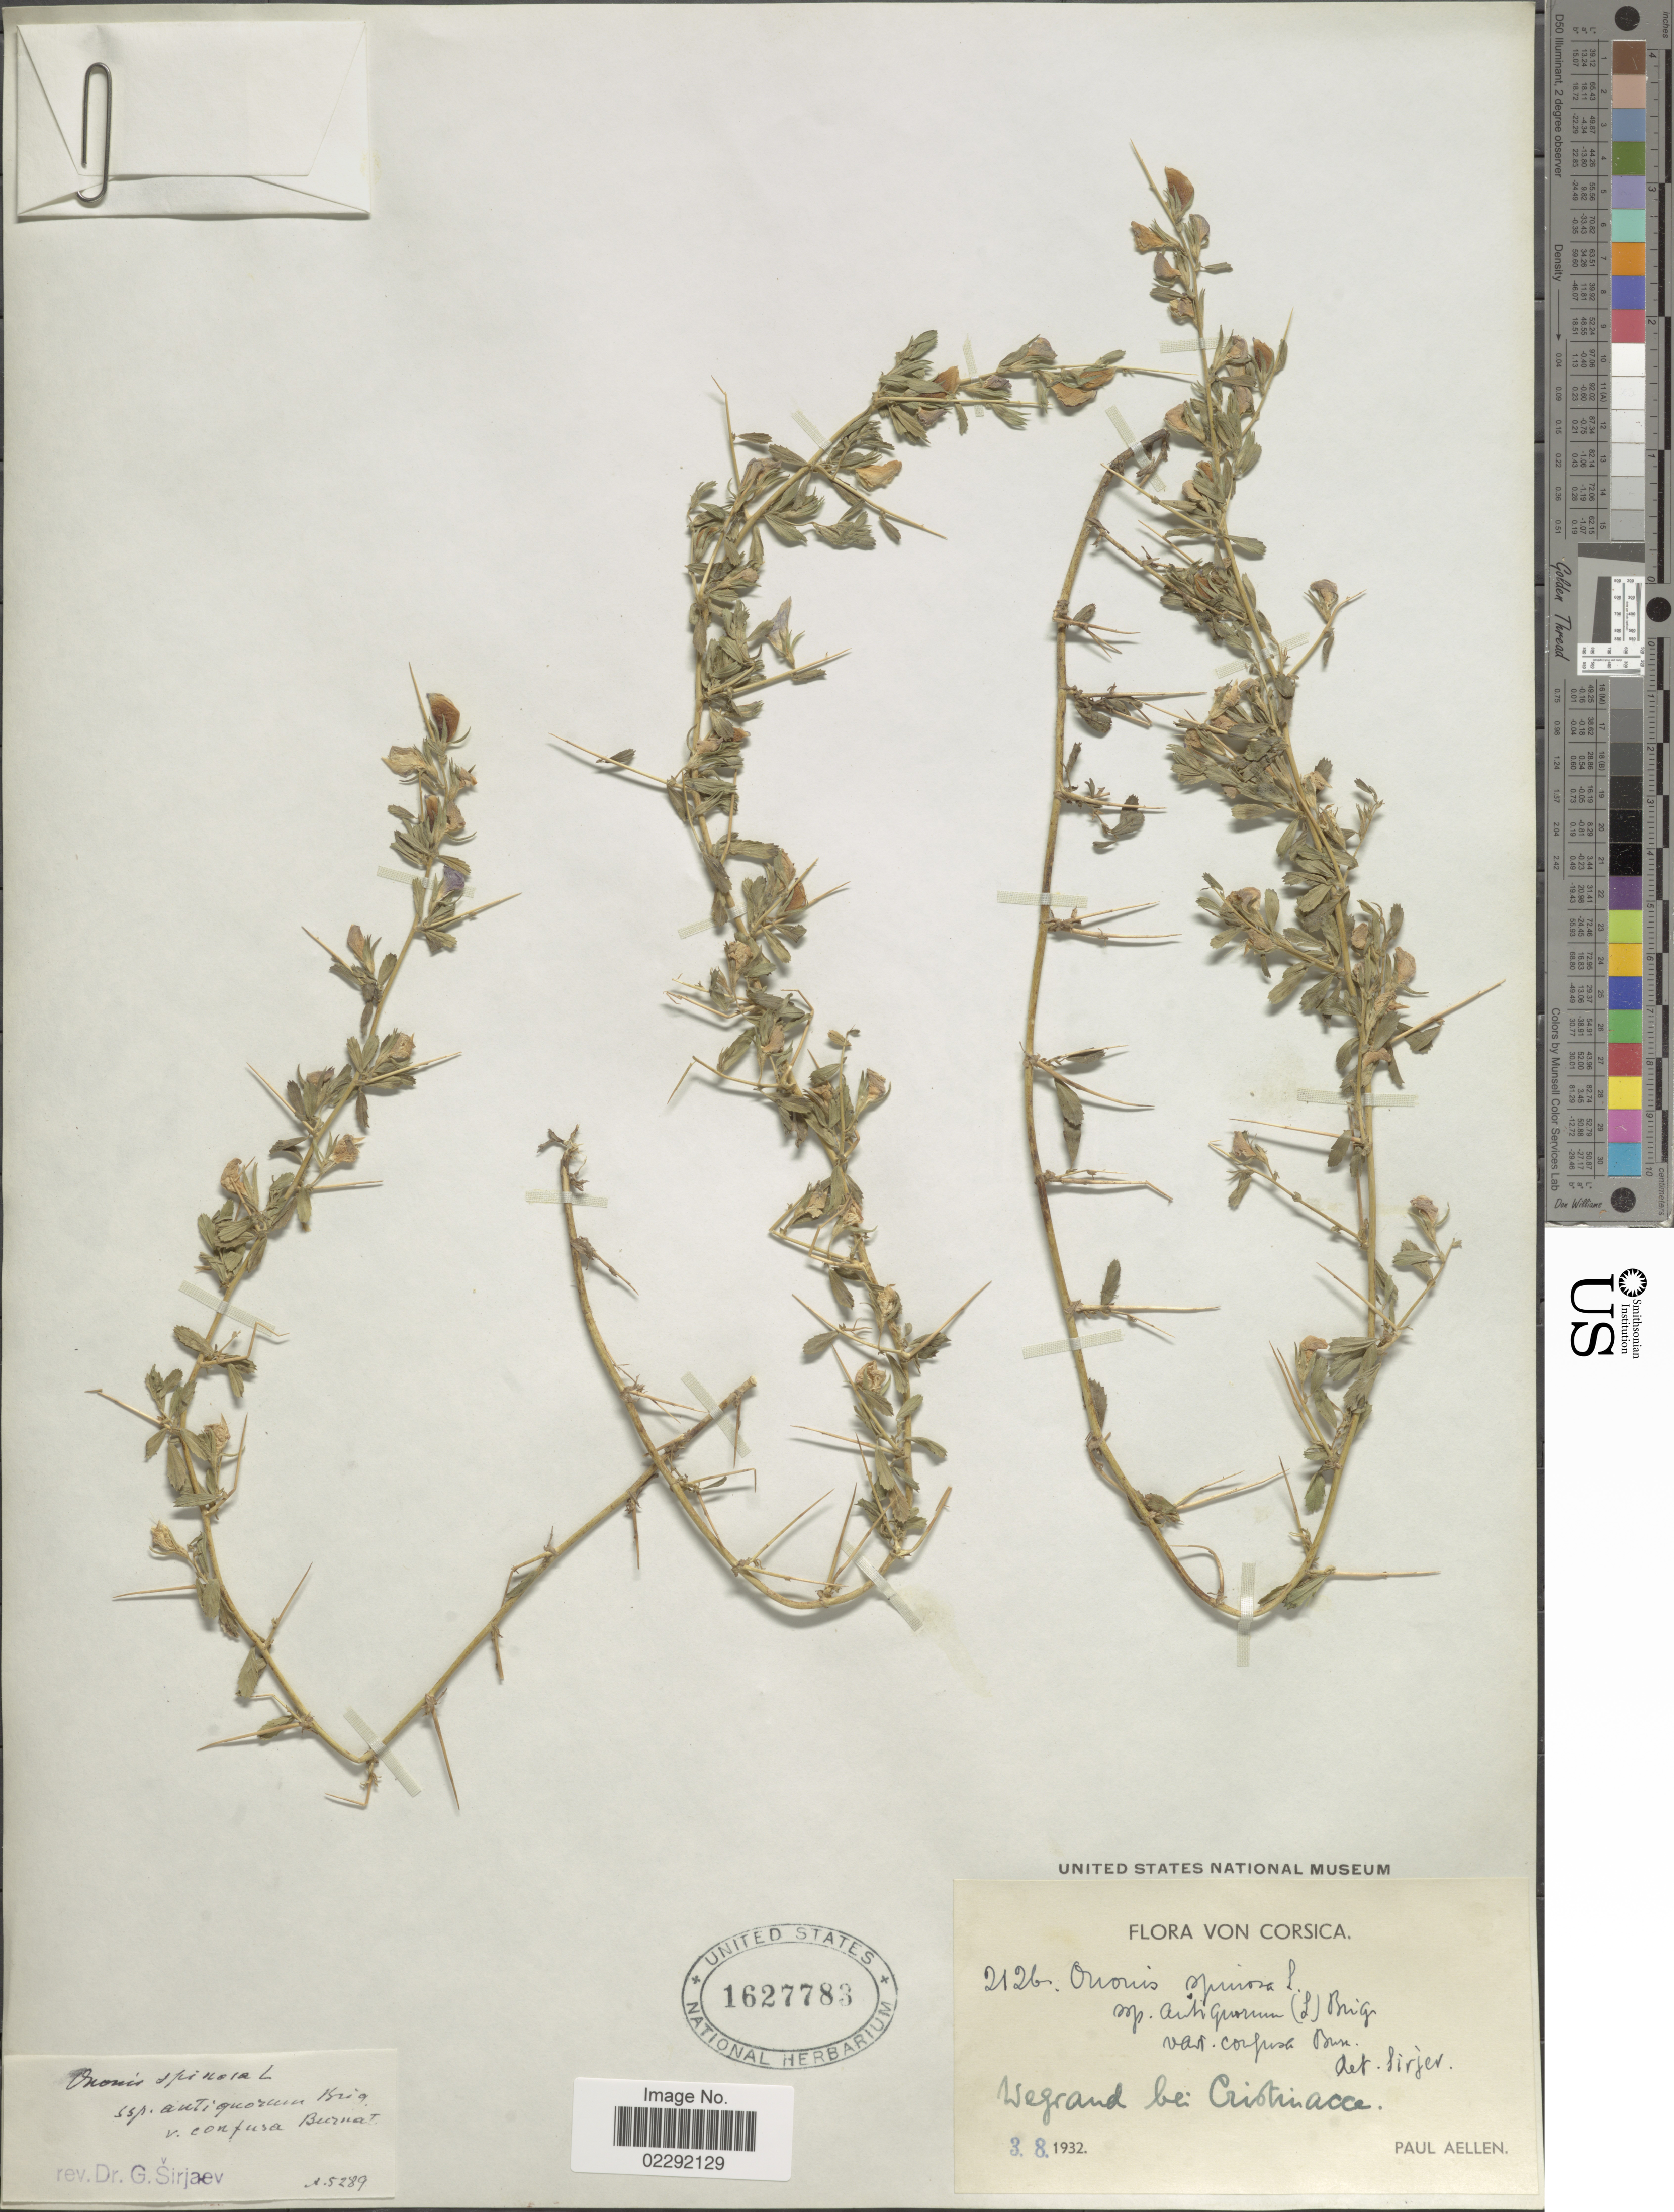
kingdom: Plantae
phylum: Tracheophyta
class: Magnoliopsida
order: Fabales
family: Fabaceae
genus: Ononis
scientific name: Ononis spinosa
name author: L.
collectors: P. Aellen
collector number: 212b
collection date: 1932-08-03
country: France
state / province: Corsica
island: Corse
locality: Wegrand bei Cristriacce [interpreted].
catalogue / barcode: US 1627783